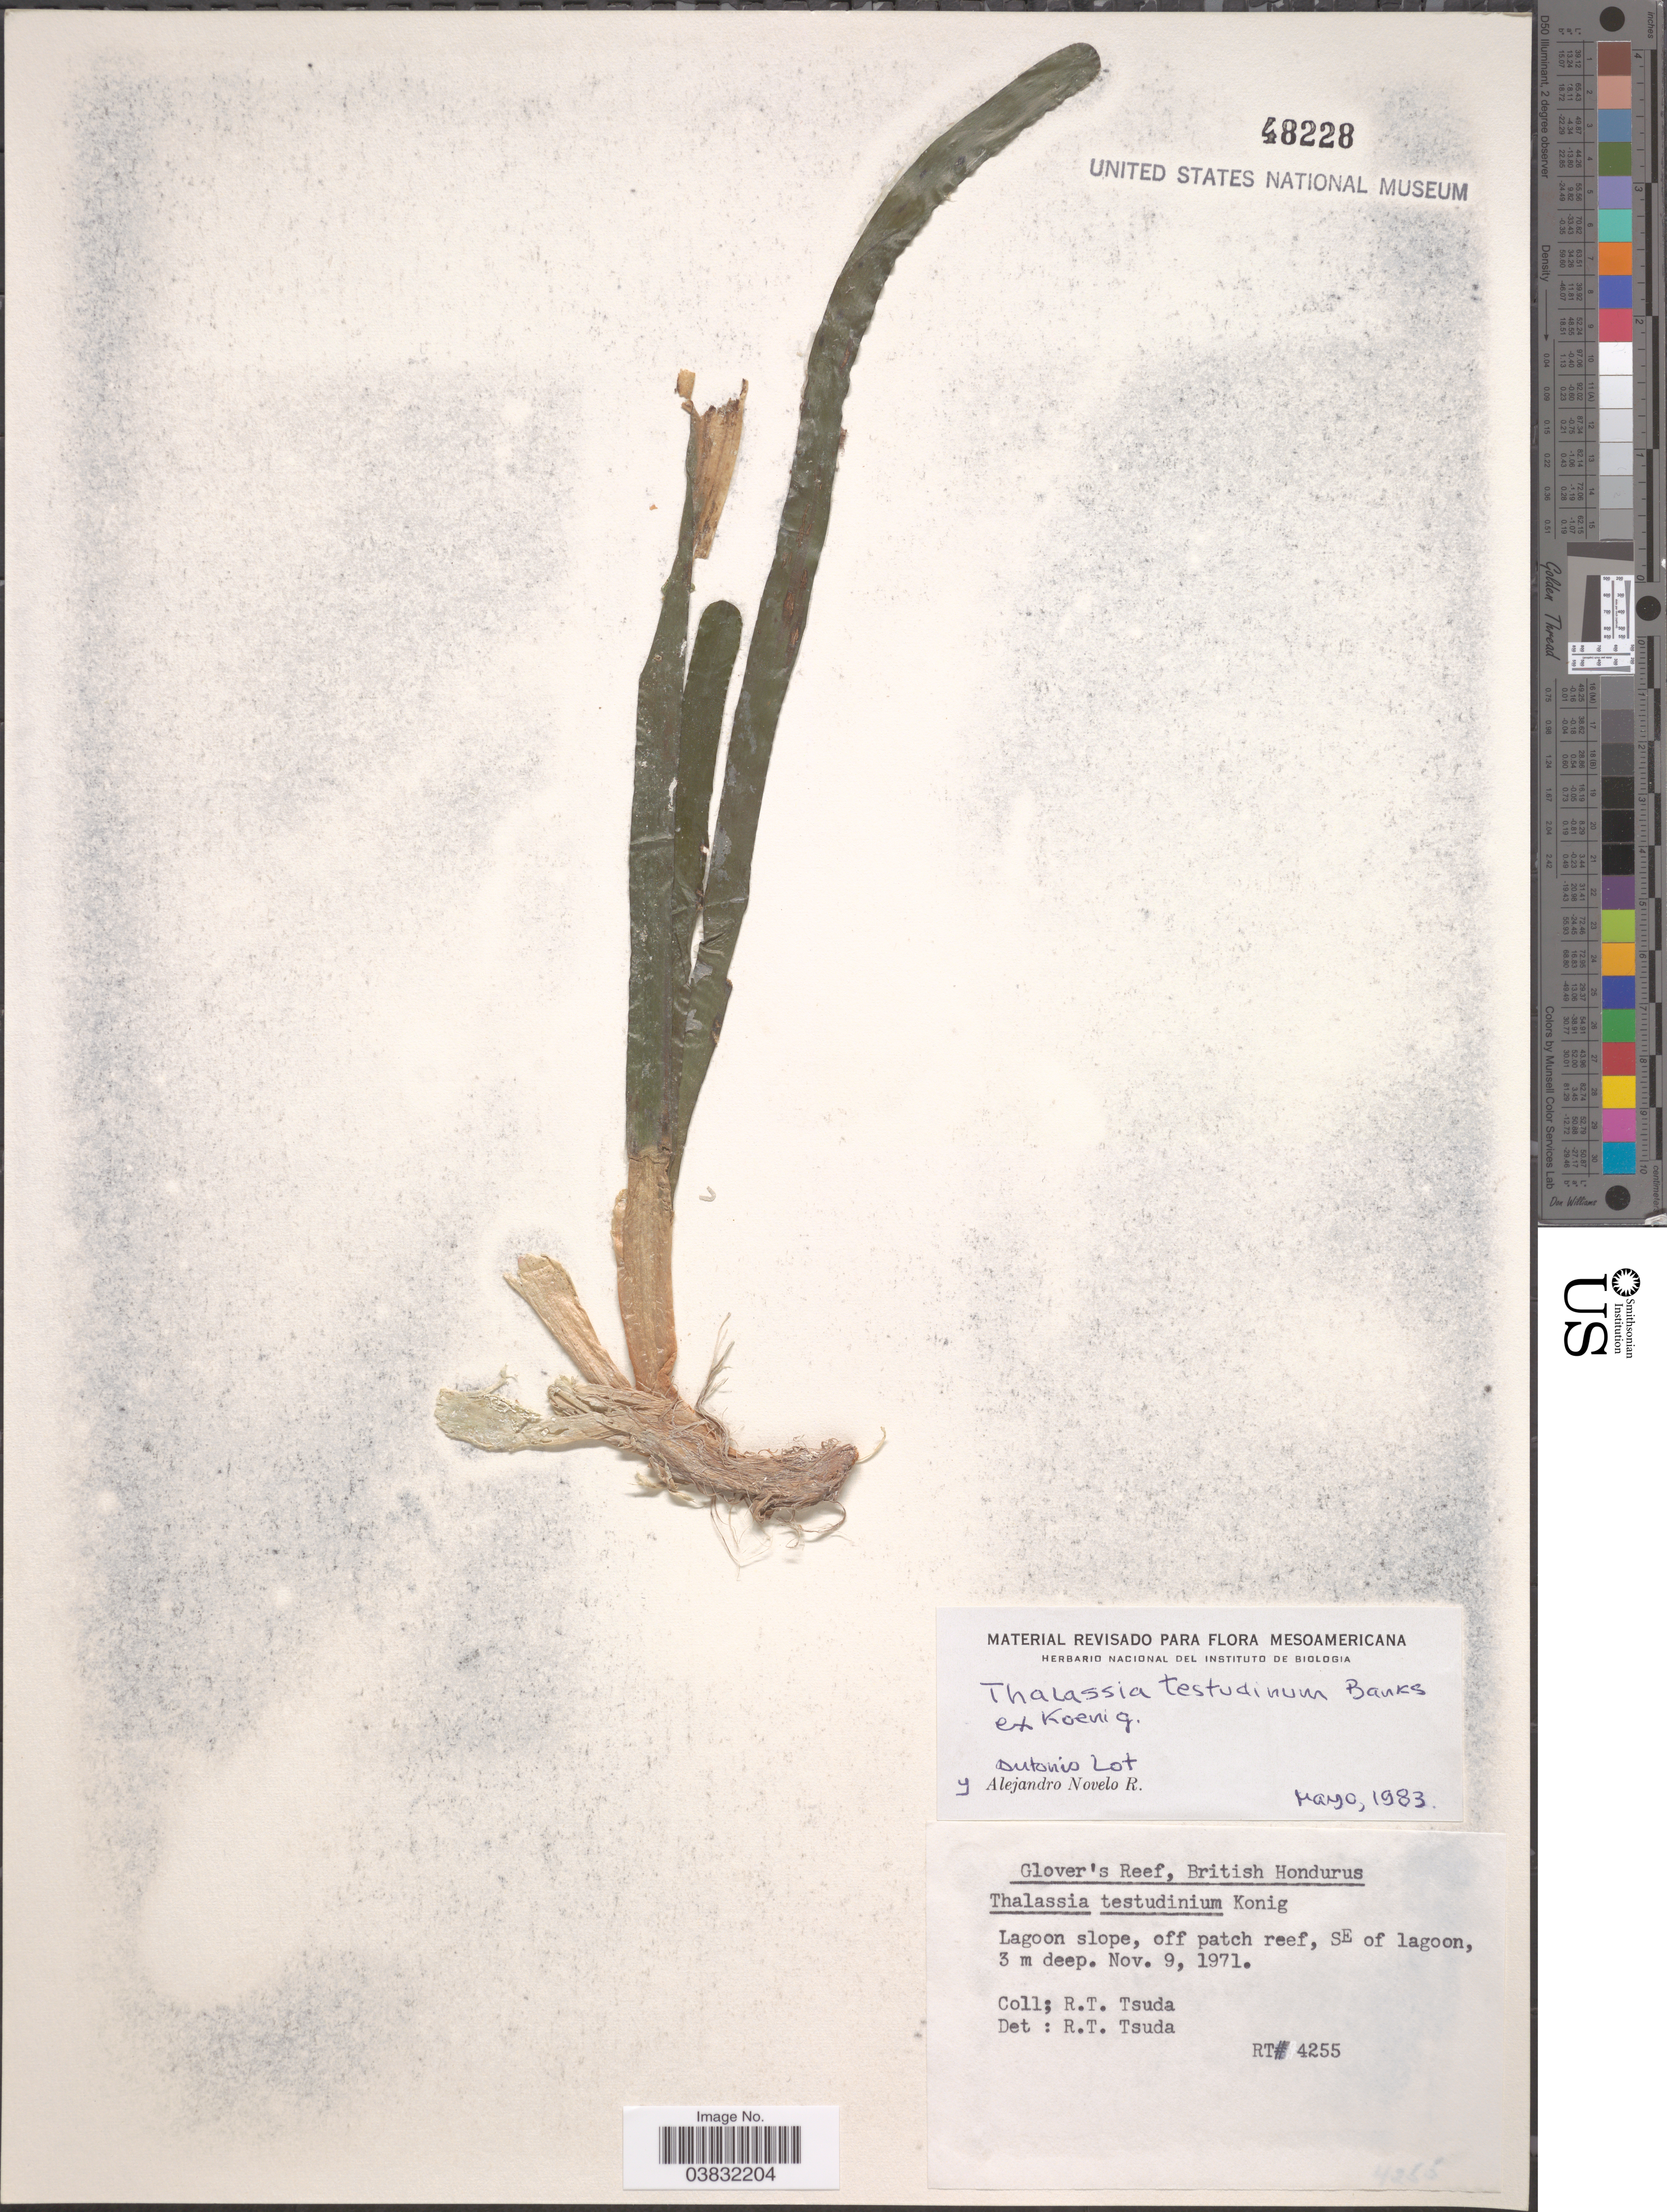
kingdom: Plantae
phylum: Tracheophyta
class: Liliopsida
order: Alismatales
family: Hydrocharitaceae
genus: Thalassia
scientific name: Thalassia testudinum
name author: Banks & Sol. ex K.D. Koenig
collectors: R. Tsuda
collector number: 4255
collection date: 1971-11-09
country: Belize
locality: Glover's Reef, British Honduras. Lagoon slope, off patch reef, SE of lagoon.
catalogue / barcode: US 48228